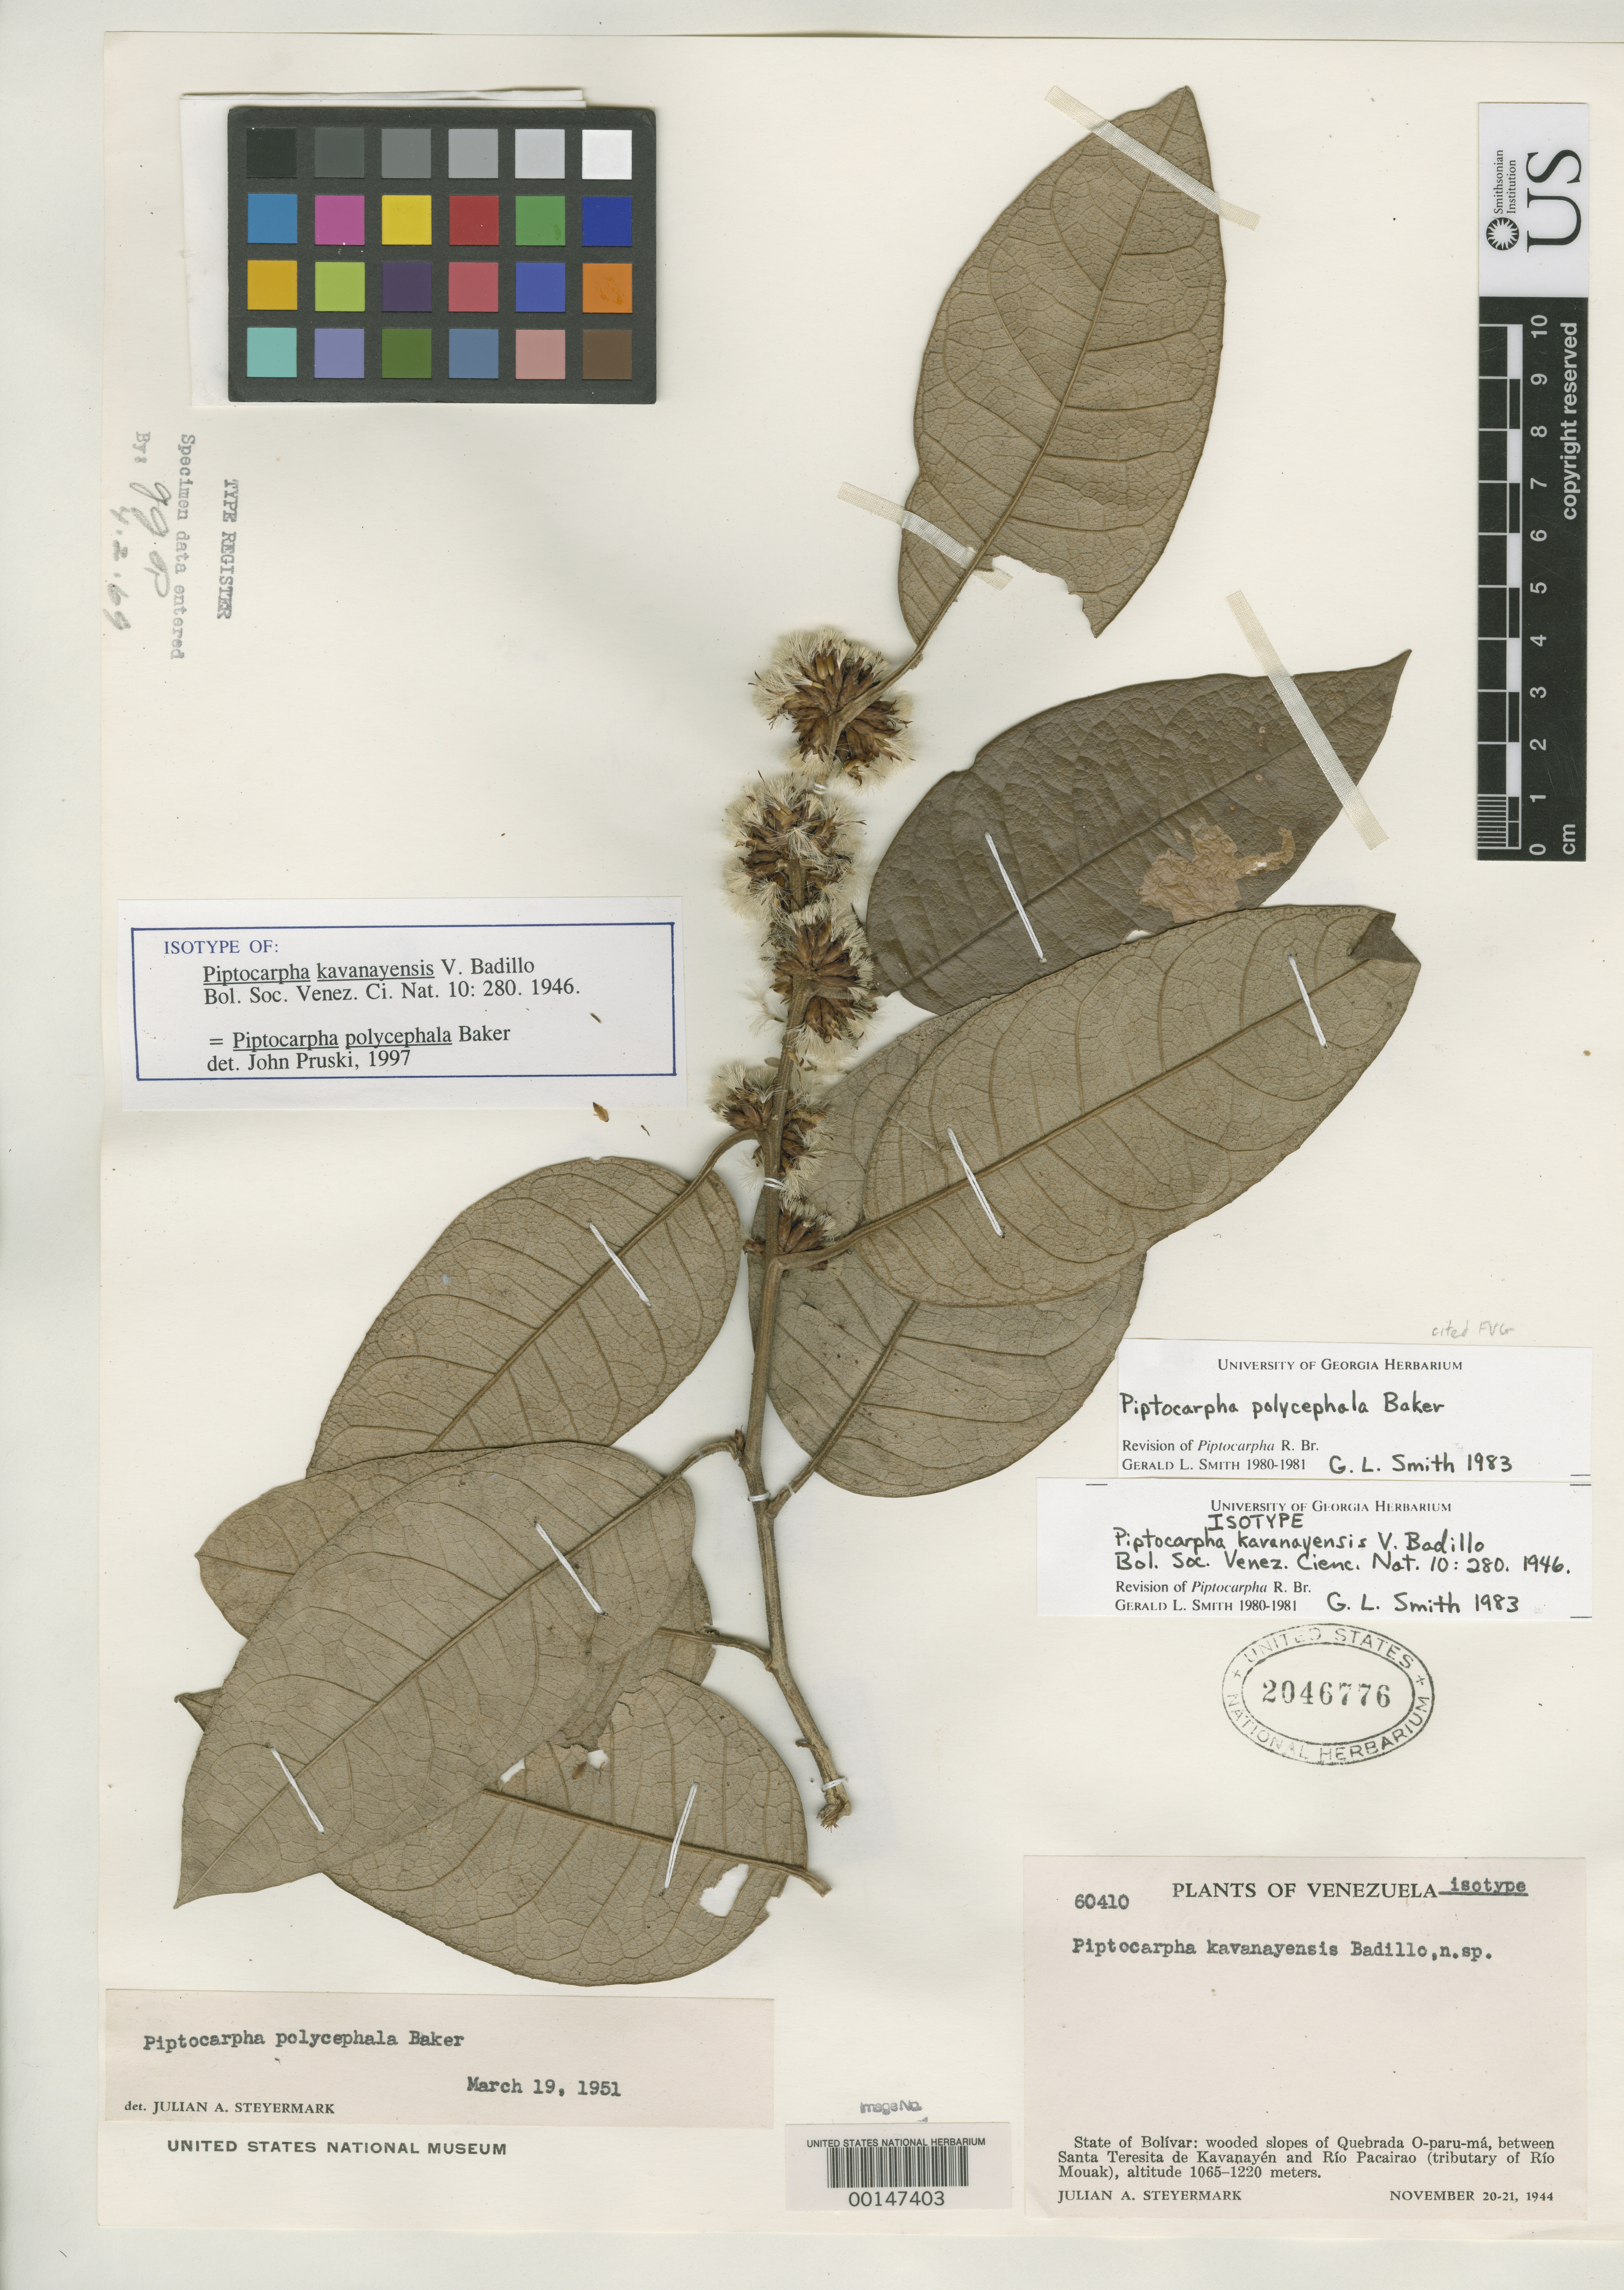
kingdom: Plantae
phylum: Tracheophyta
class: Magnoliopsida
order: Asterales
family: Asteraceae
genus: Piptocarpha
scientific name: Piptocarpha kavanayensis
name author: V.M. Badillo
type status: Isotype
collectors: J. Steyermark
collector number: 60410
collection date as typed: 20 Nov 1944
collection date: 1944-11-20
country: Venezuela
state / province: Bolivar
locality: Slopes of Quebrada O-paru- ma, bertween santa Teresia de Kavanayen & Rio pacairao, tributary of Rio Mouak.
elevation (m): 1065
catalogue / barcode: US 2046776